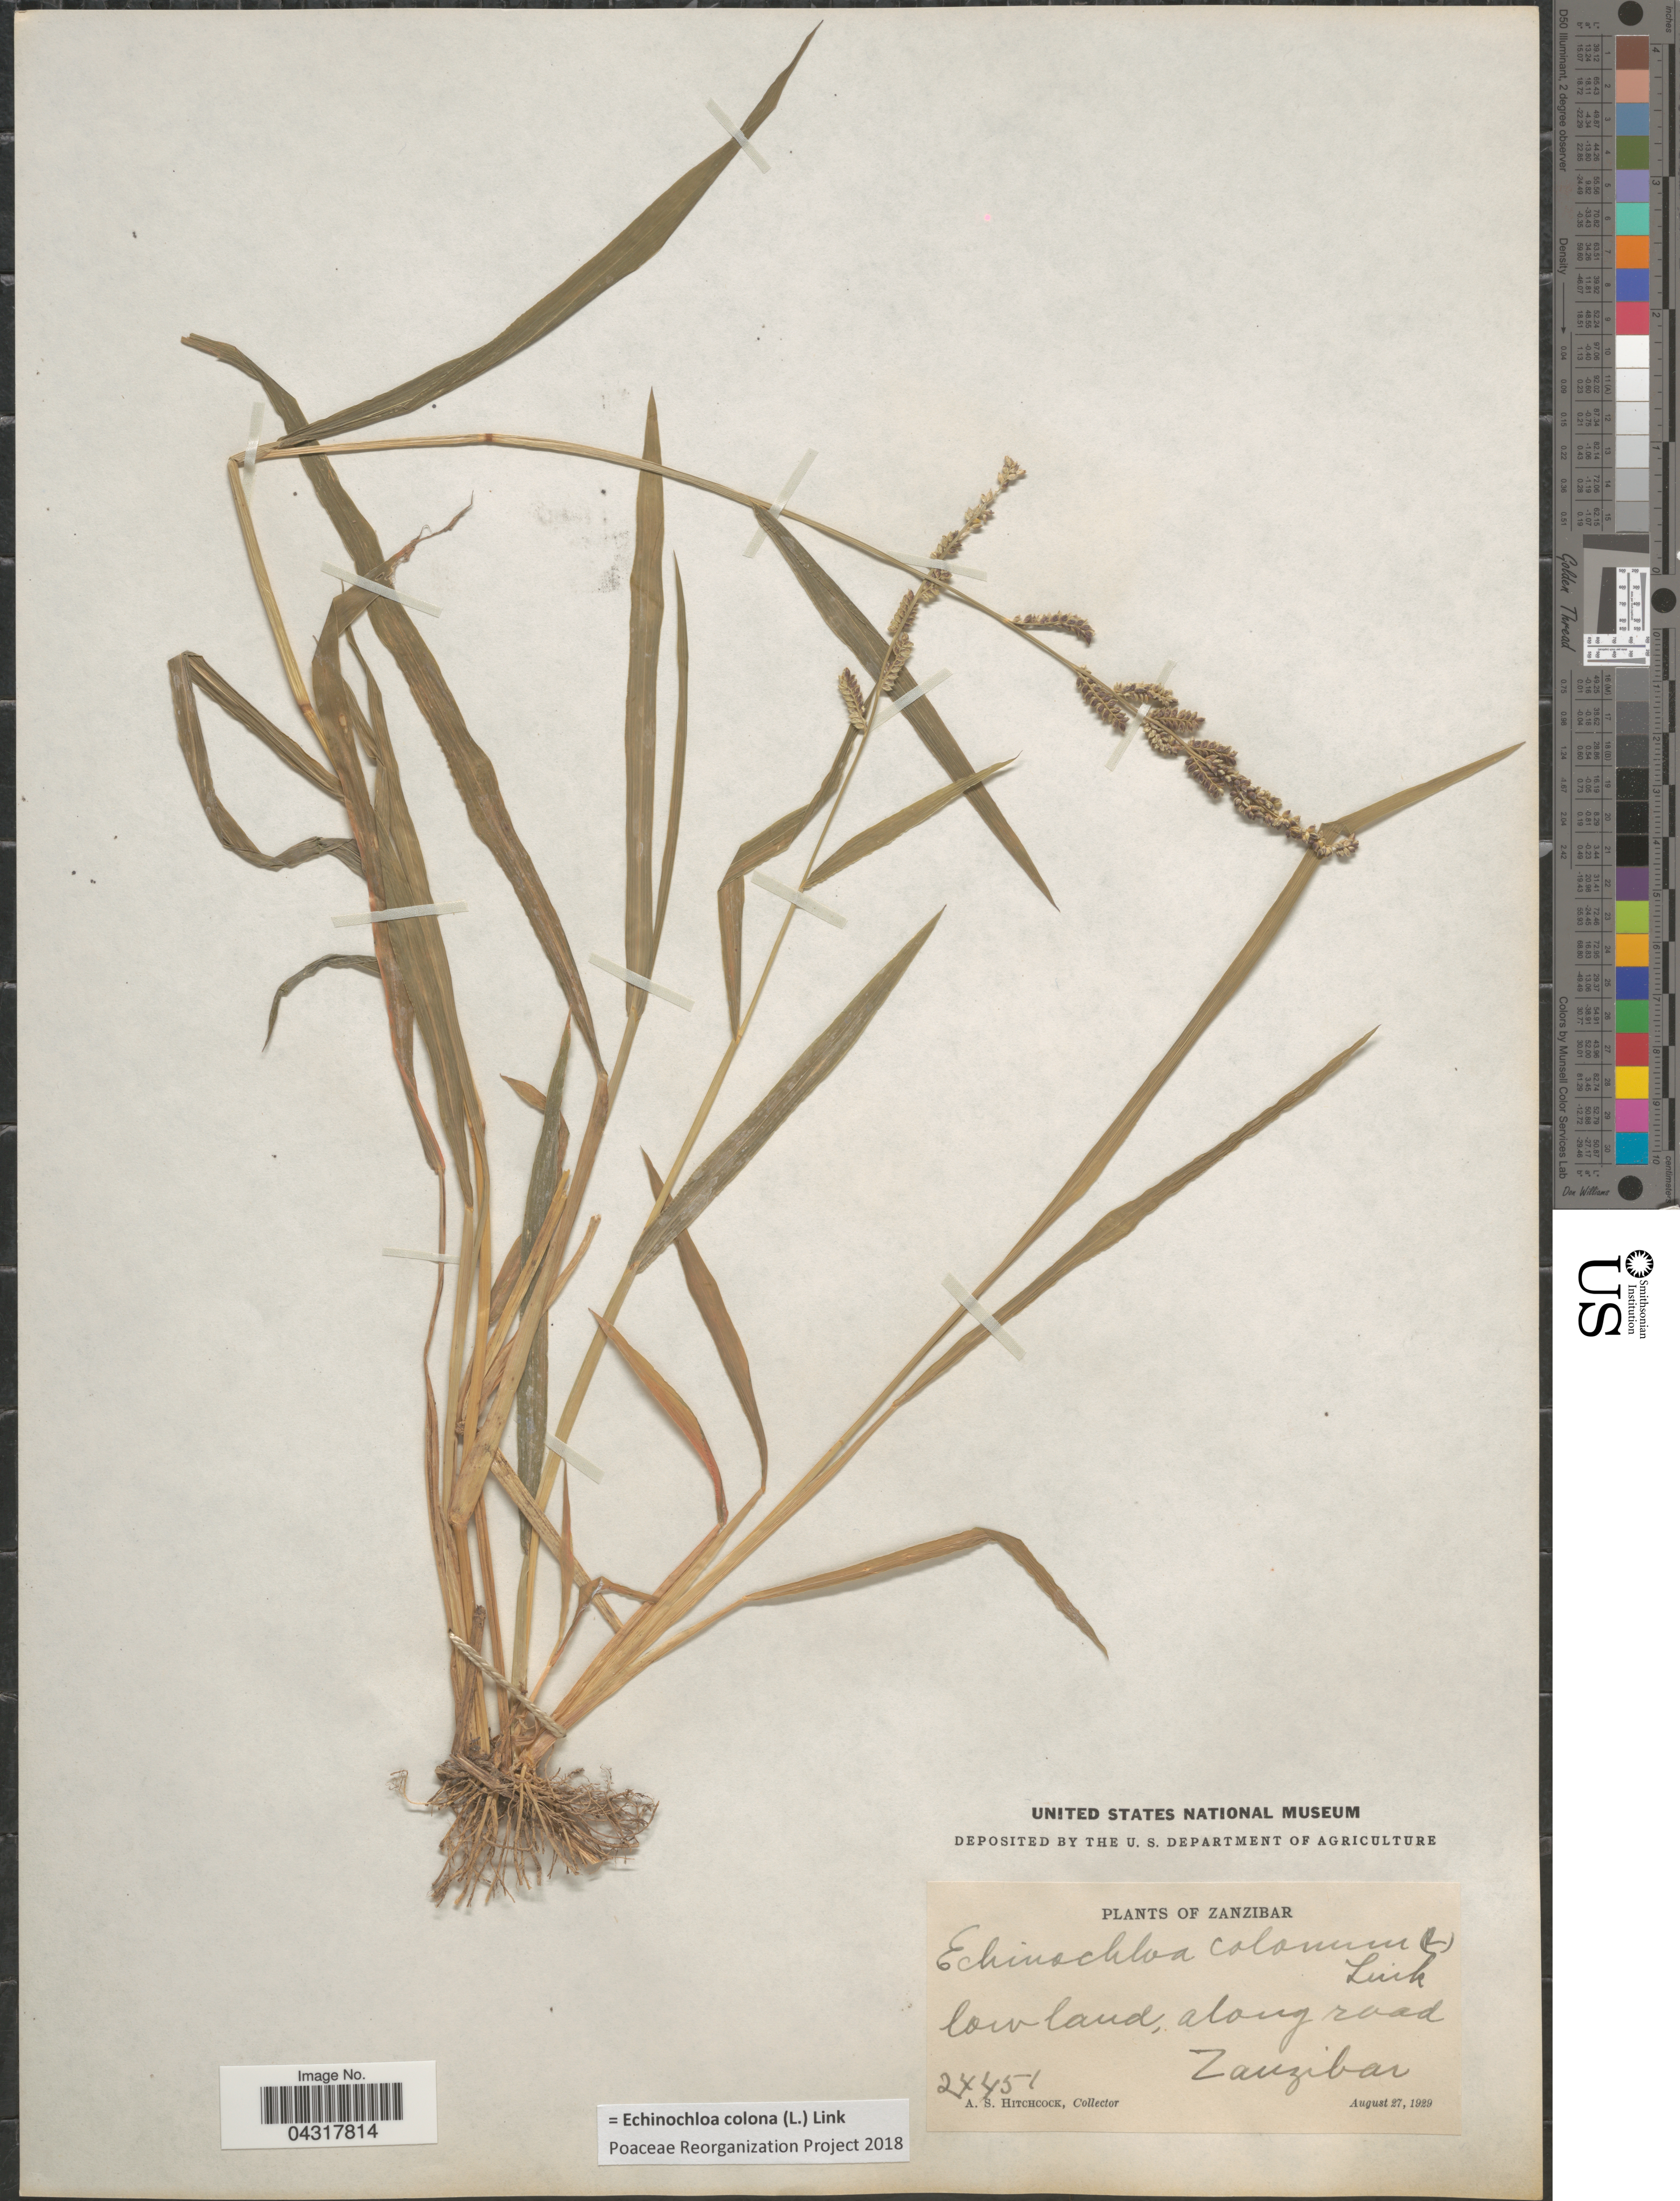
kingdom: Plantae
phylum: Tracheophyta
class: Liliopsida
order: Poales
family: Poaceae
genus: Echinochloa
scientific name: Echinochloa colona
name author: (L.) Link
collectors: A. S. Hitchcock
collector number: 24451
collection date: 1929-08-27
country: Tanzania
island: Zanzibar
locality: Lowland, along road. Zanzibar.